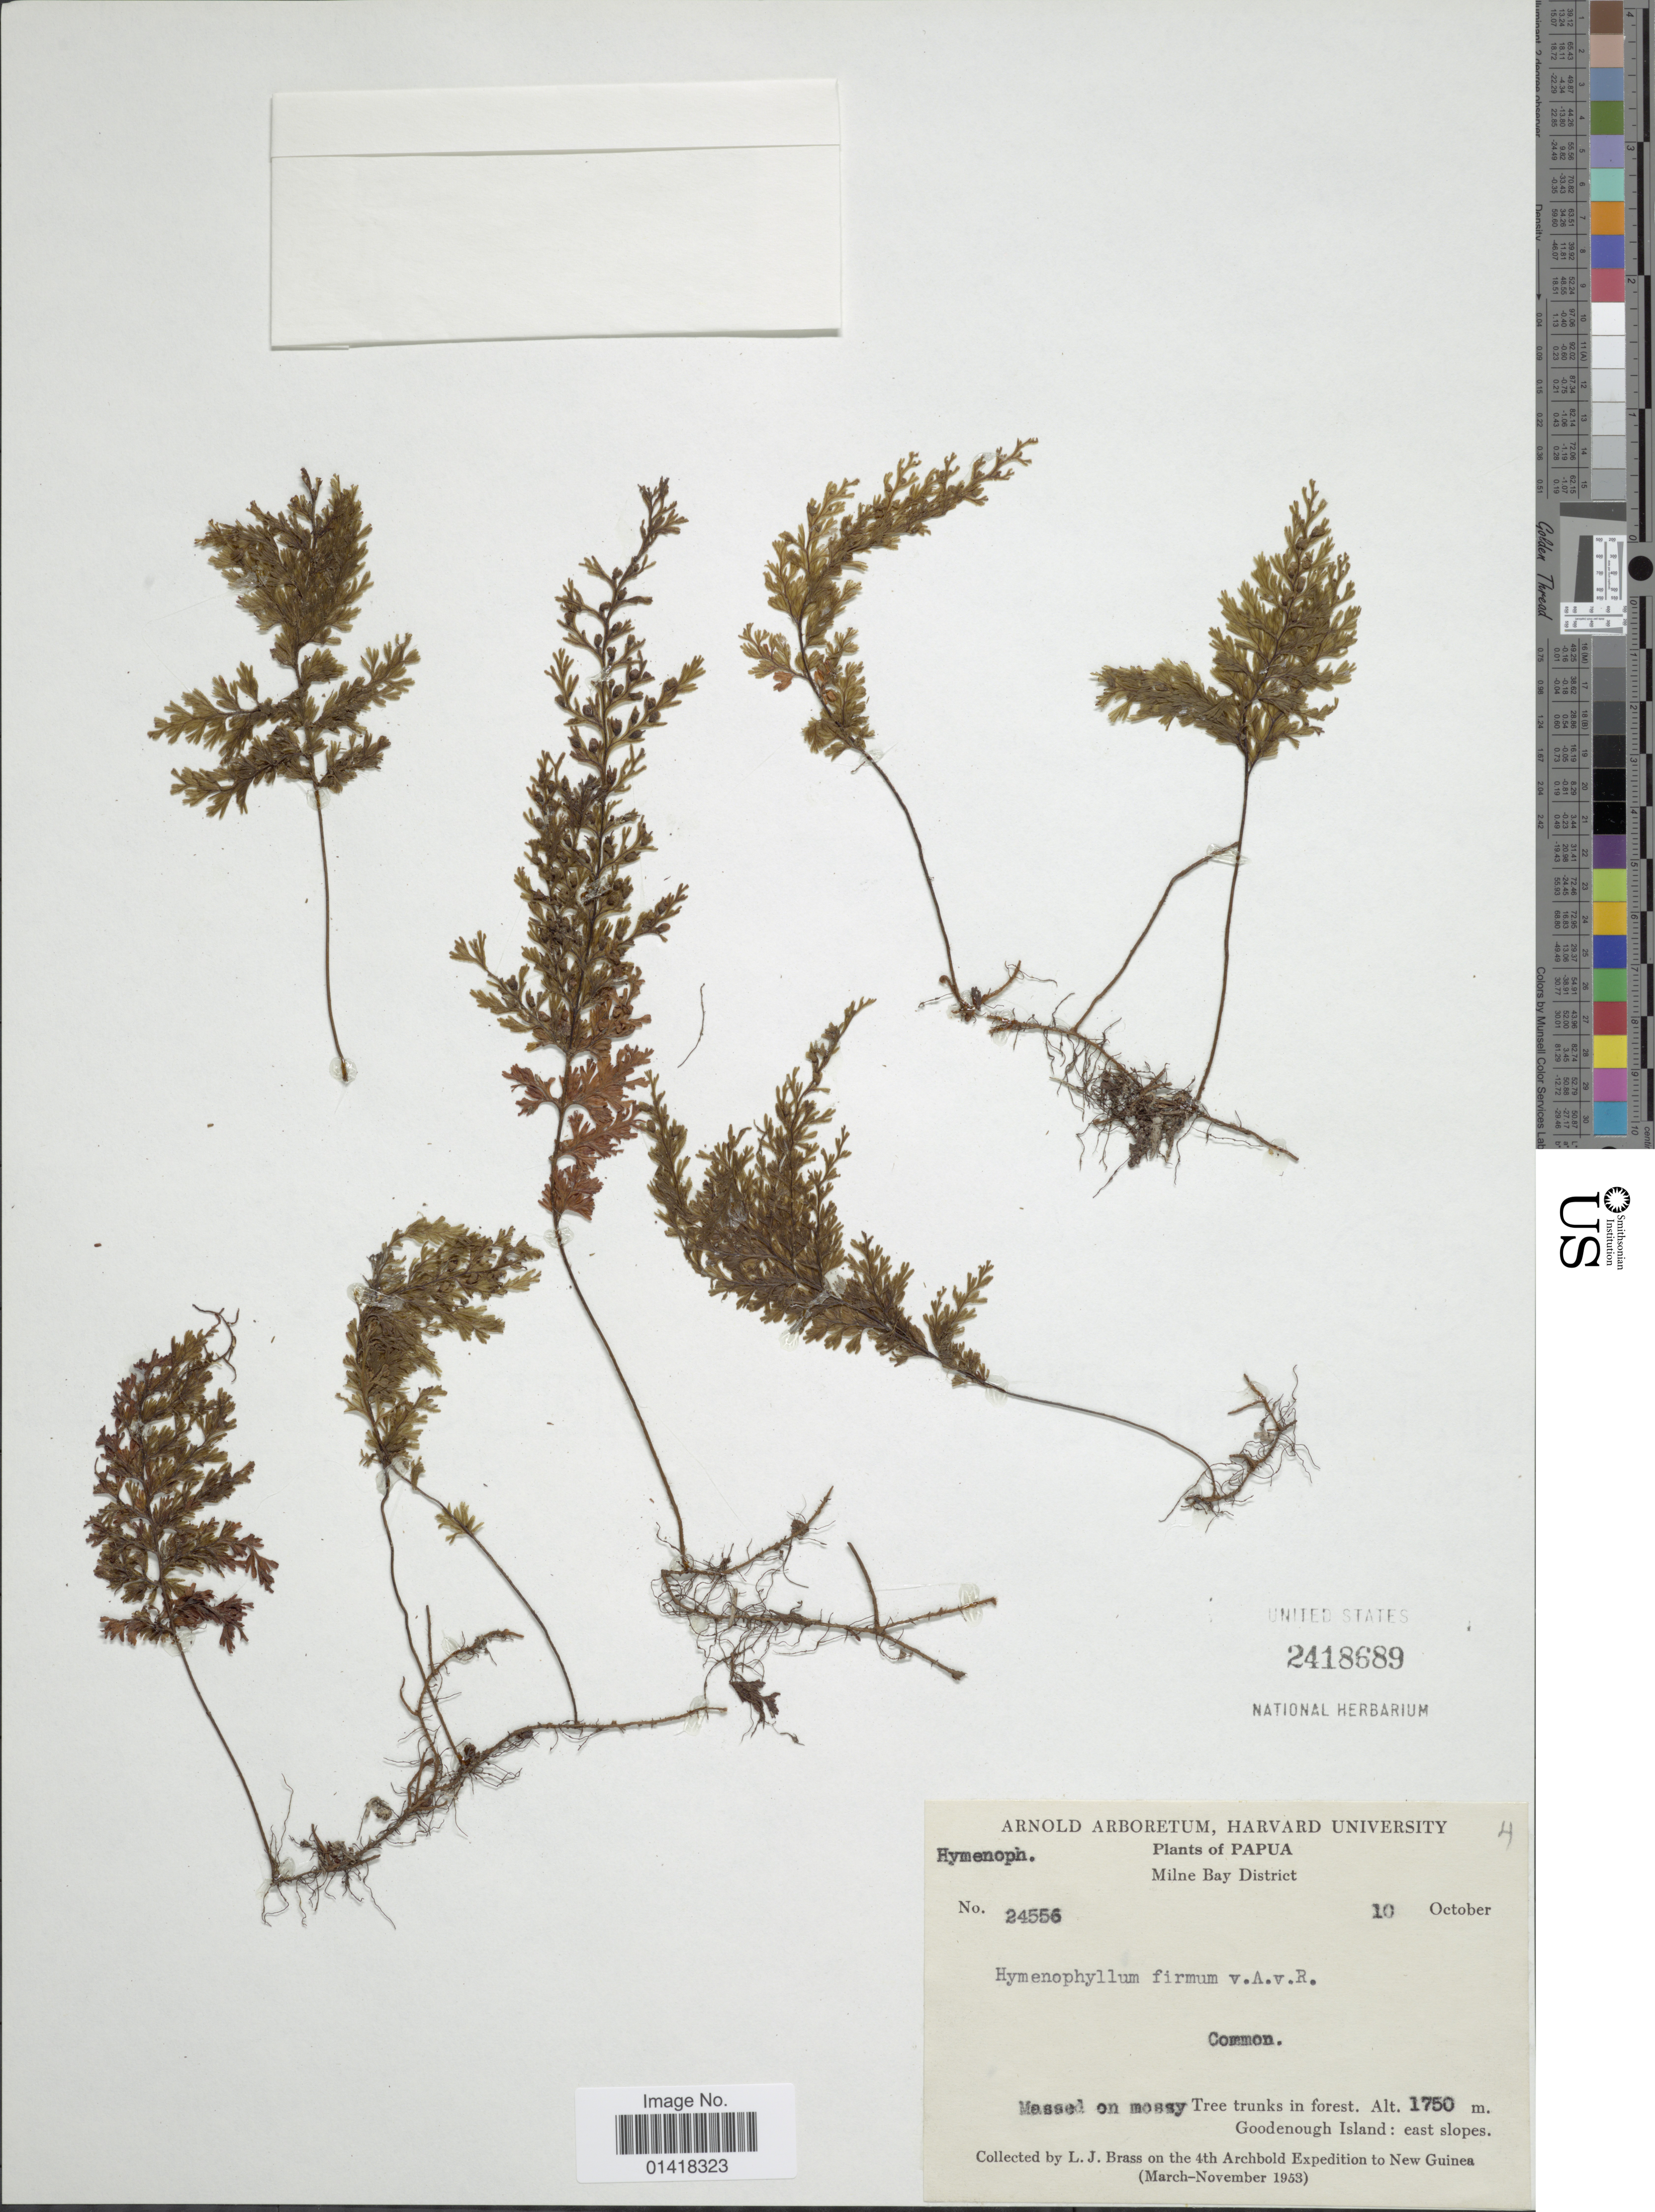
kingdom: Plantae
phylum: Tracheophyta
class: Polypodiopsida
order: Hymenophyllales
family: Hymenophyllaceae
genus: Hymenophyllum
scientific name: Hymenophyllum firmum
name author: Alderw.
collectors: L. J. Brass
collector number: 24556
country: Papua New Guinea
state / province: Milne Bay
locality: Milne Bay District. Goodenough Island: east slopes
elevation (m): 1750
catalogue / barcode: US 2418689